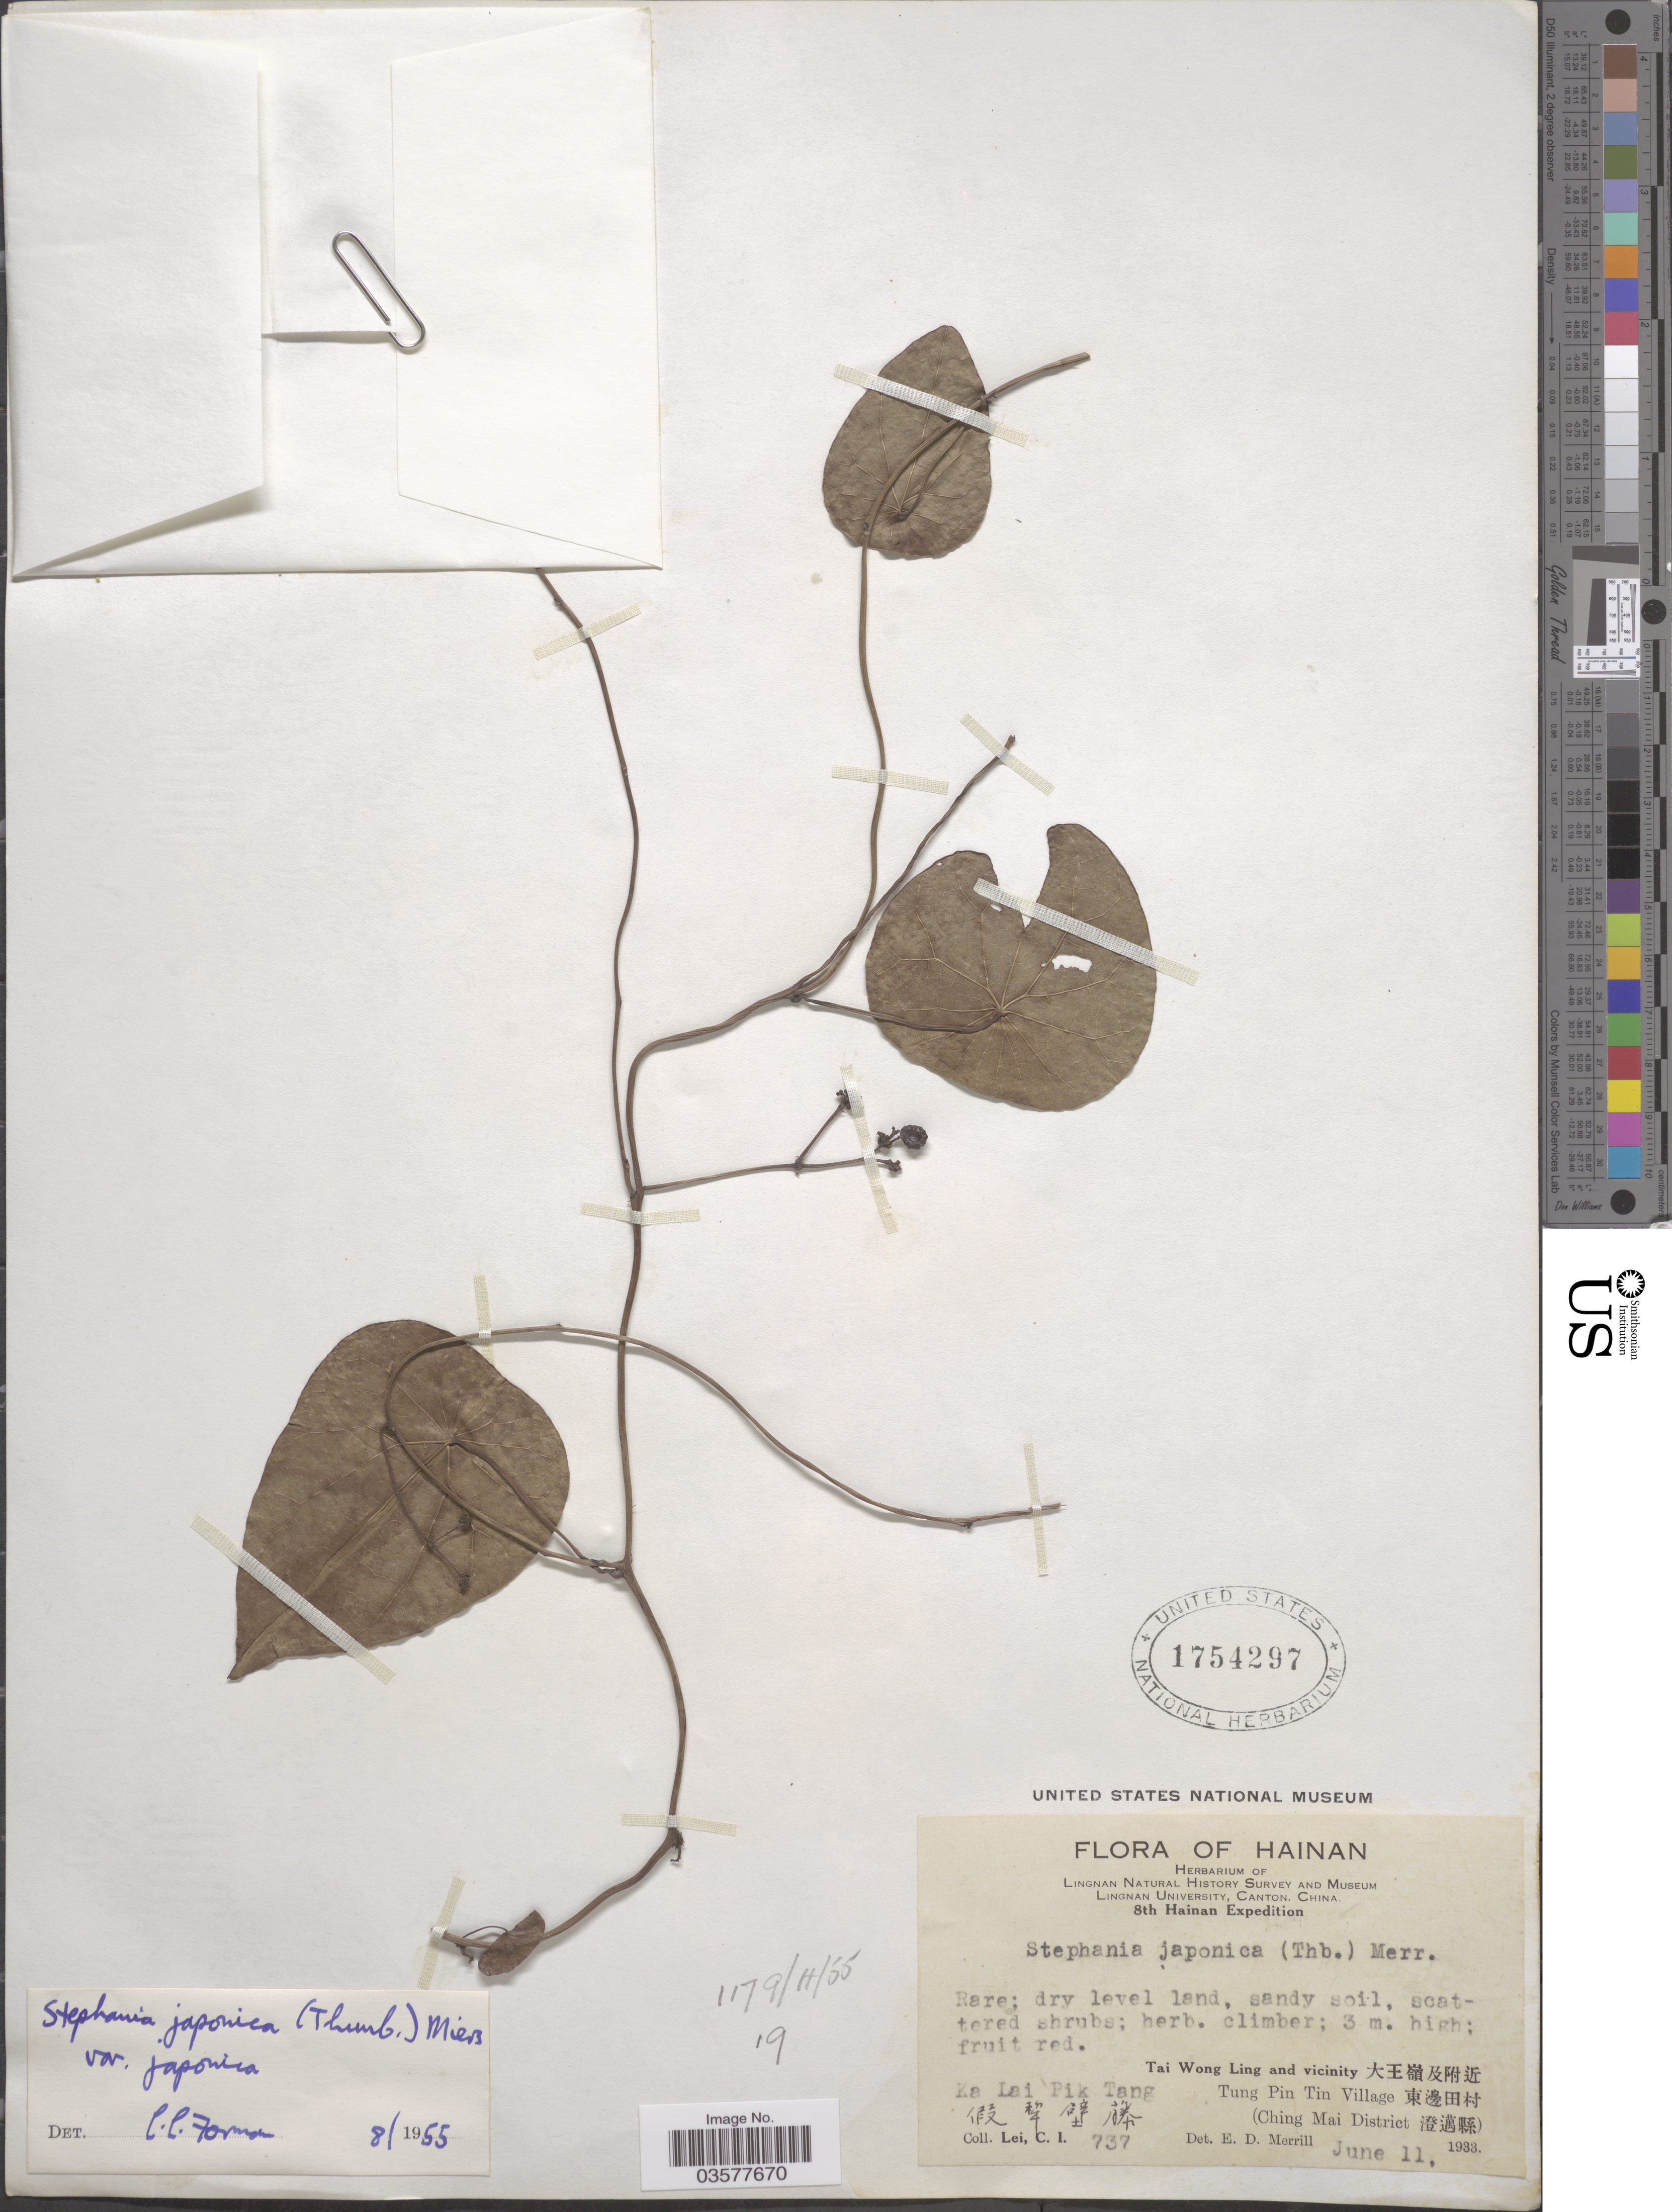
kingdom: Plantae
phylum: Tracheophyta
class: Magnoliopsida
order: Ranunculales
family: Menispermaceae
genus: Stephania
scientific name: Stephania japonica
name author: (Thunb.) Miers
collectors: C. I. Lei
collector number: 737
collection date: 1933-06-11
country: China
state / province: Hainan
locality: Tai Wong Ling and vicinity. Tung Pin Tin Village. (Ching Mai District.). Ka Lai Pik Tang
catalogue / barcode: US 1754297